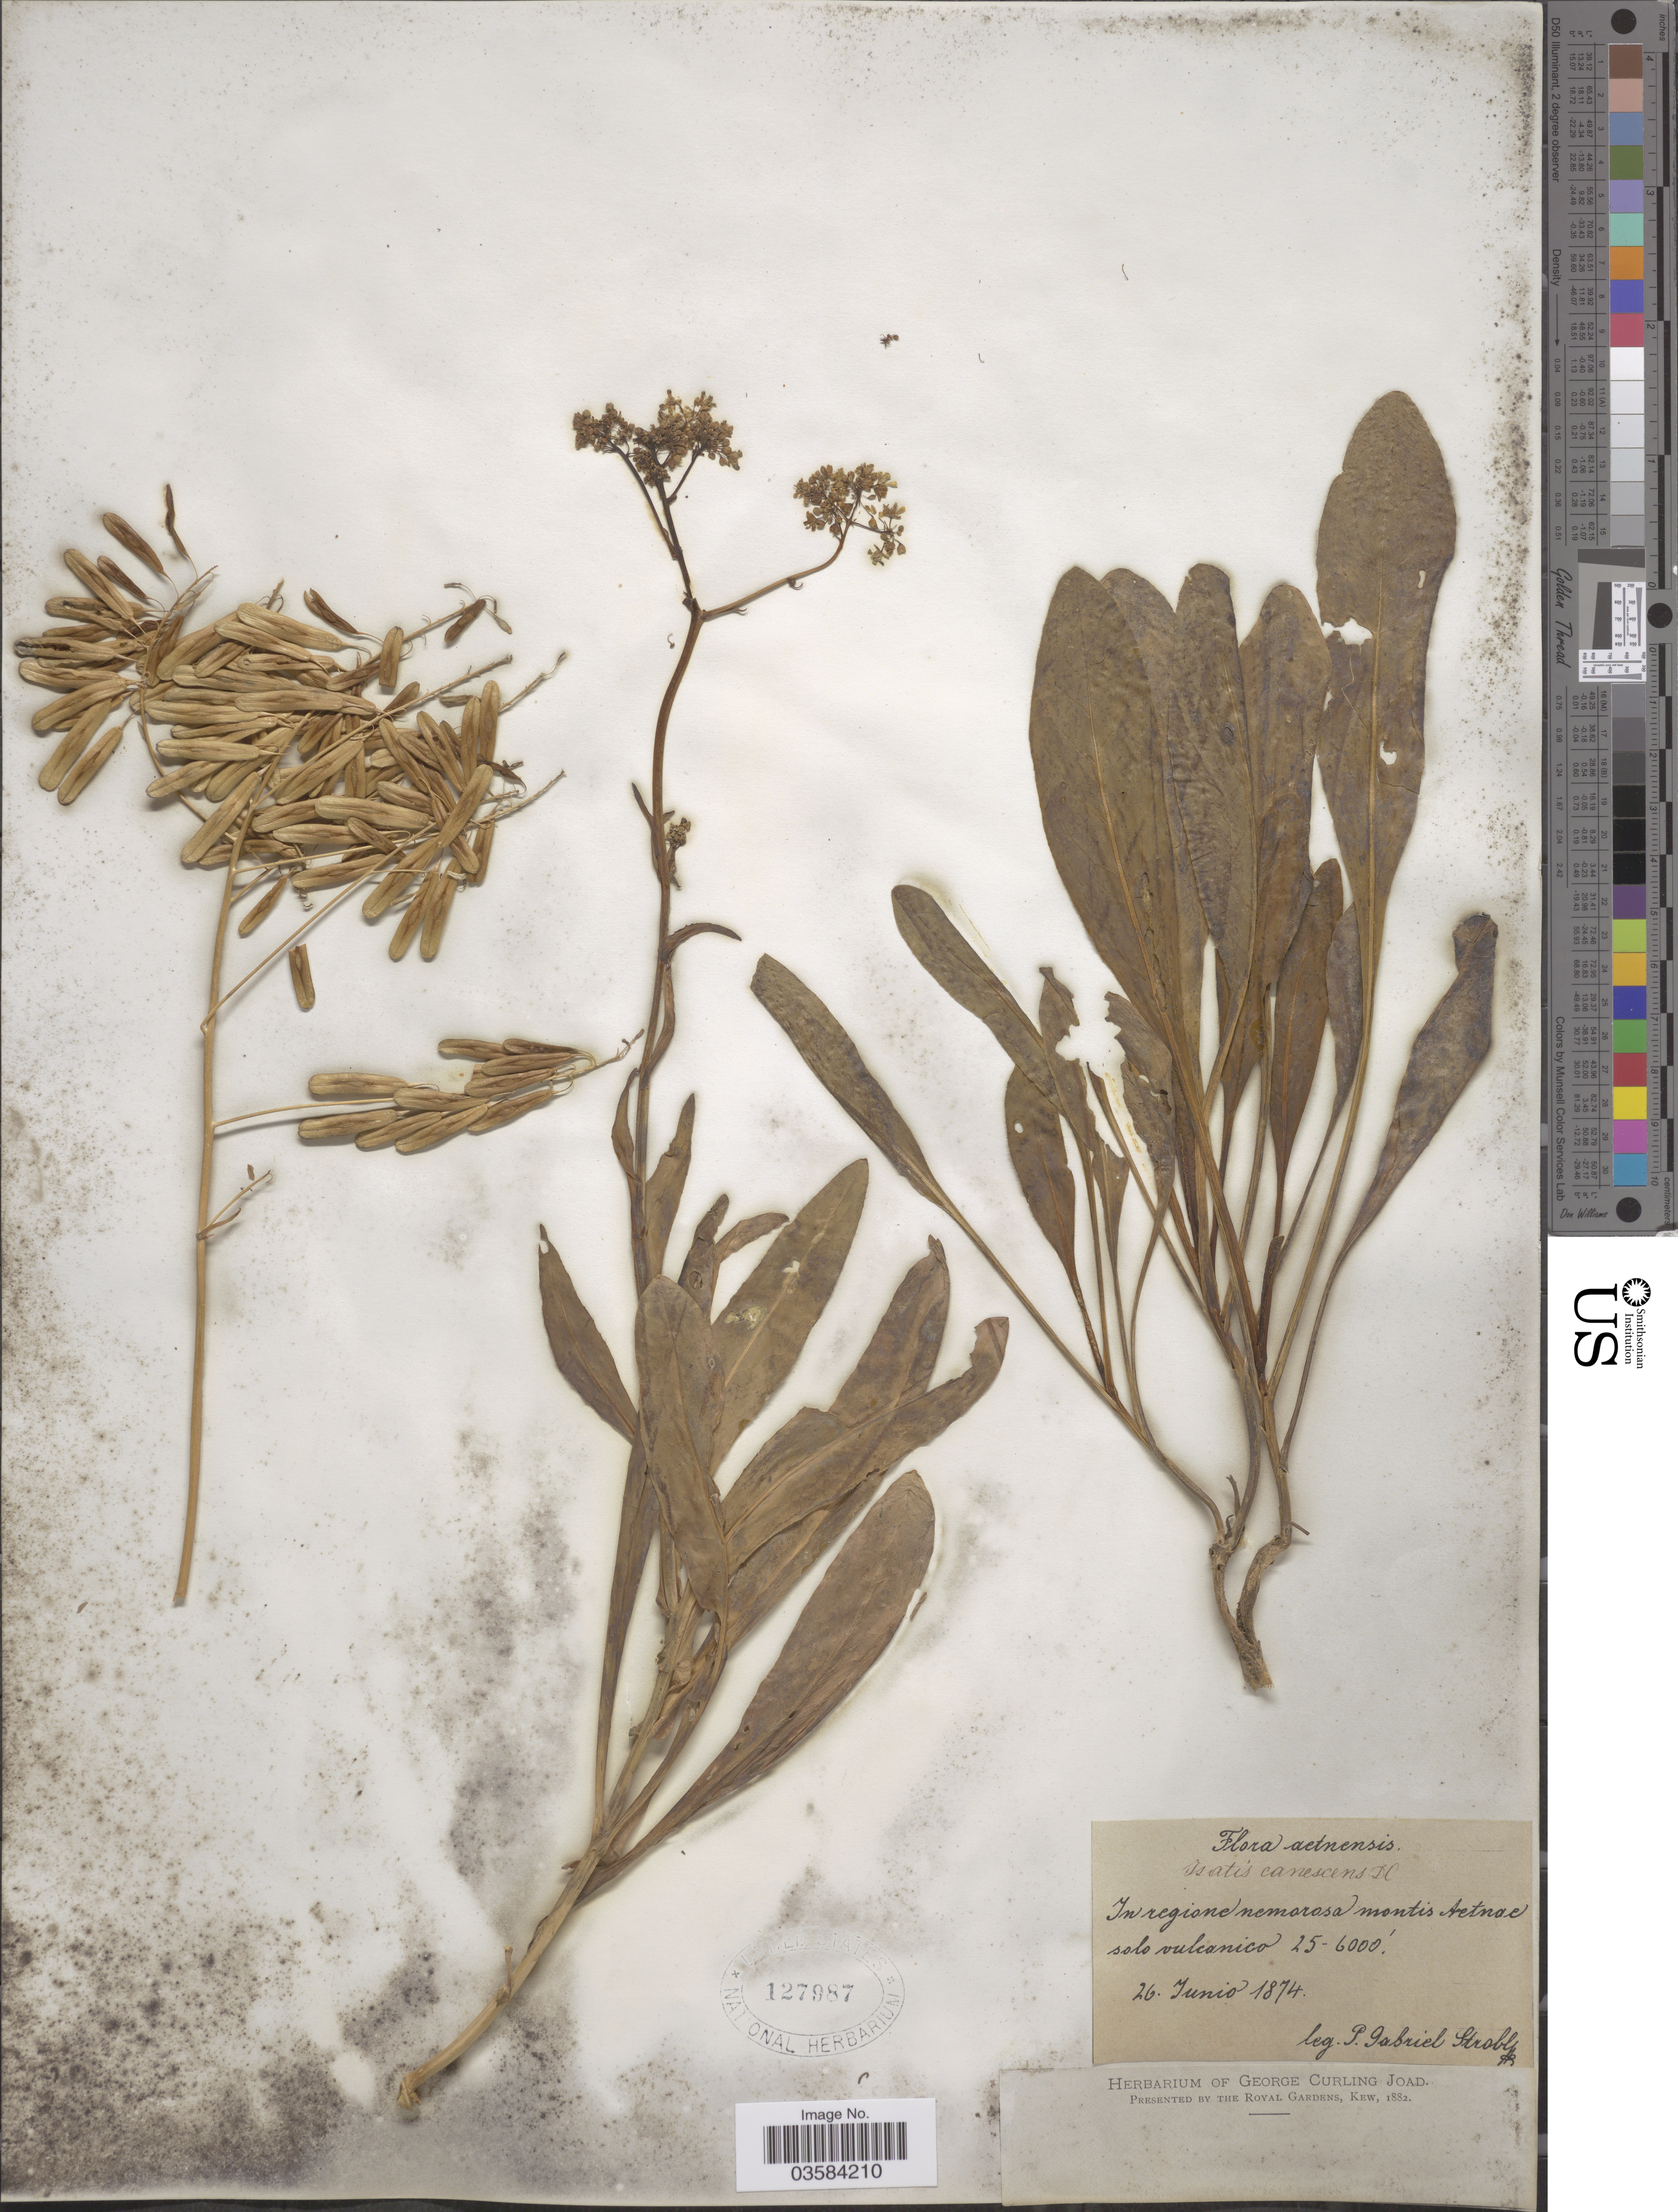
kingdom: Plantae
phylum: Tracheophyta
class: Magnoliopsida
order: Brassicales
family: Brassicaceae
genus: Isatis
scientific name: Isatis canescens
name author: DC.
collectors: P. G. Strobl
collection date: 1874-06-26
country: Italy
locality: Aetnensis. In regione nemorosa montis Aetnae solo vulcanico.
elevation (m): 762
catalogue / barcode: US 127987